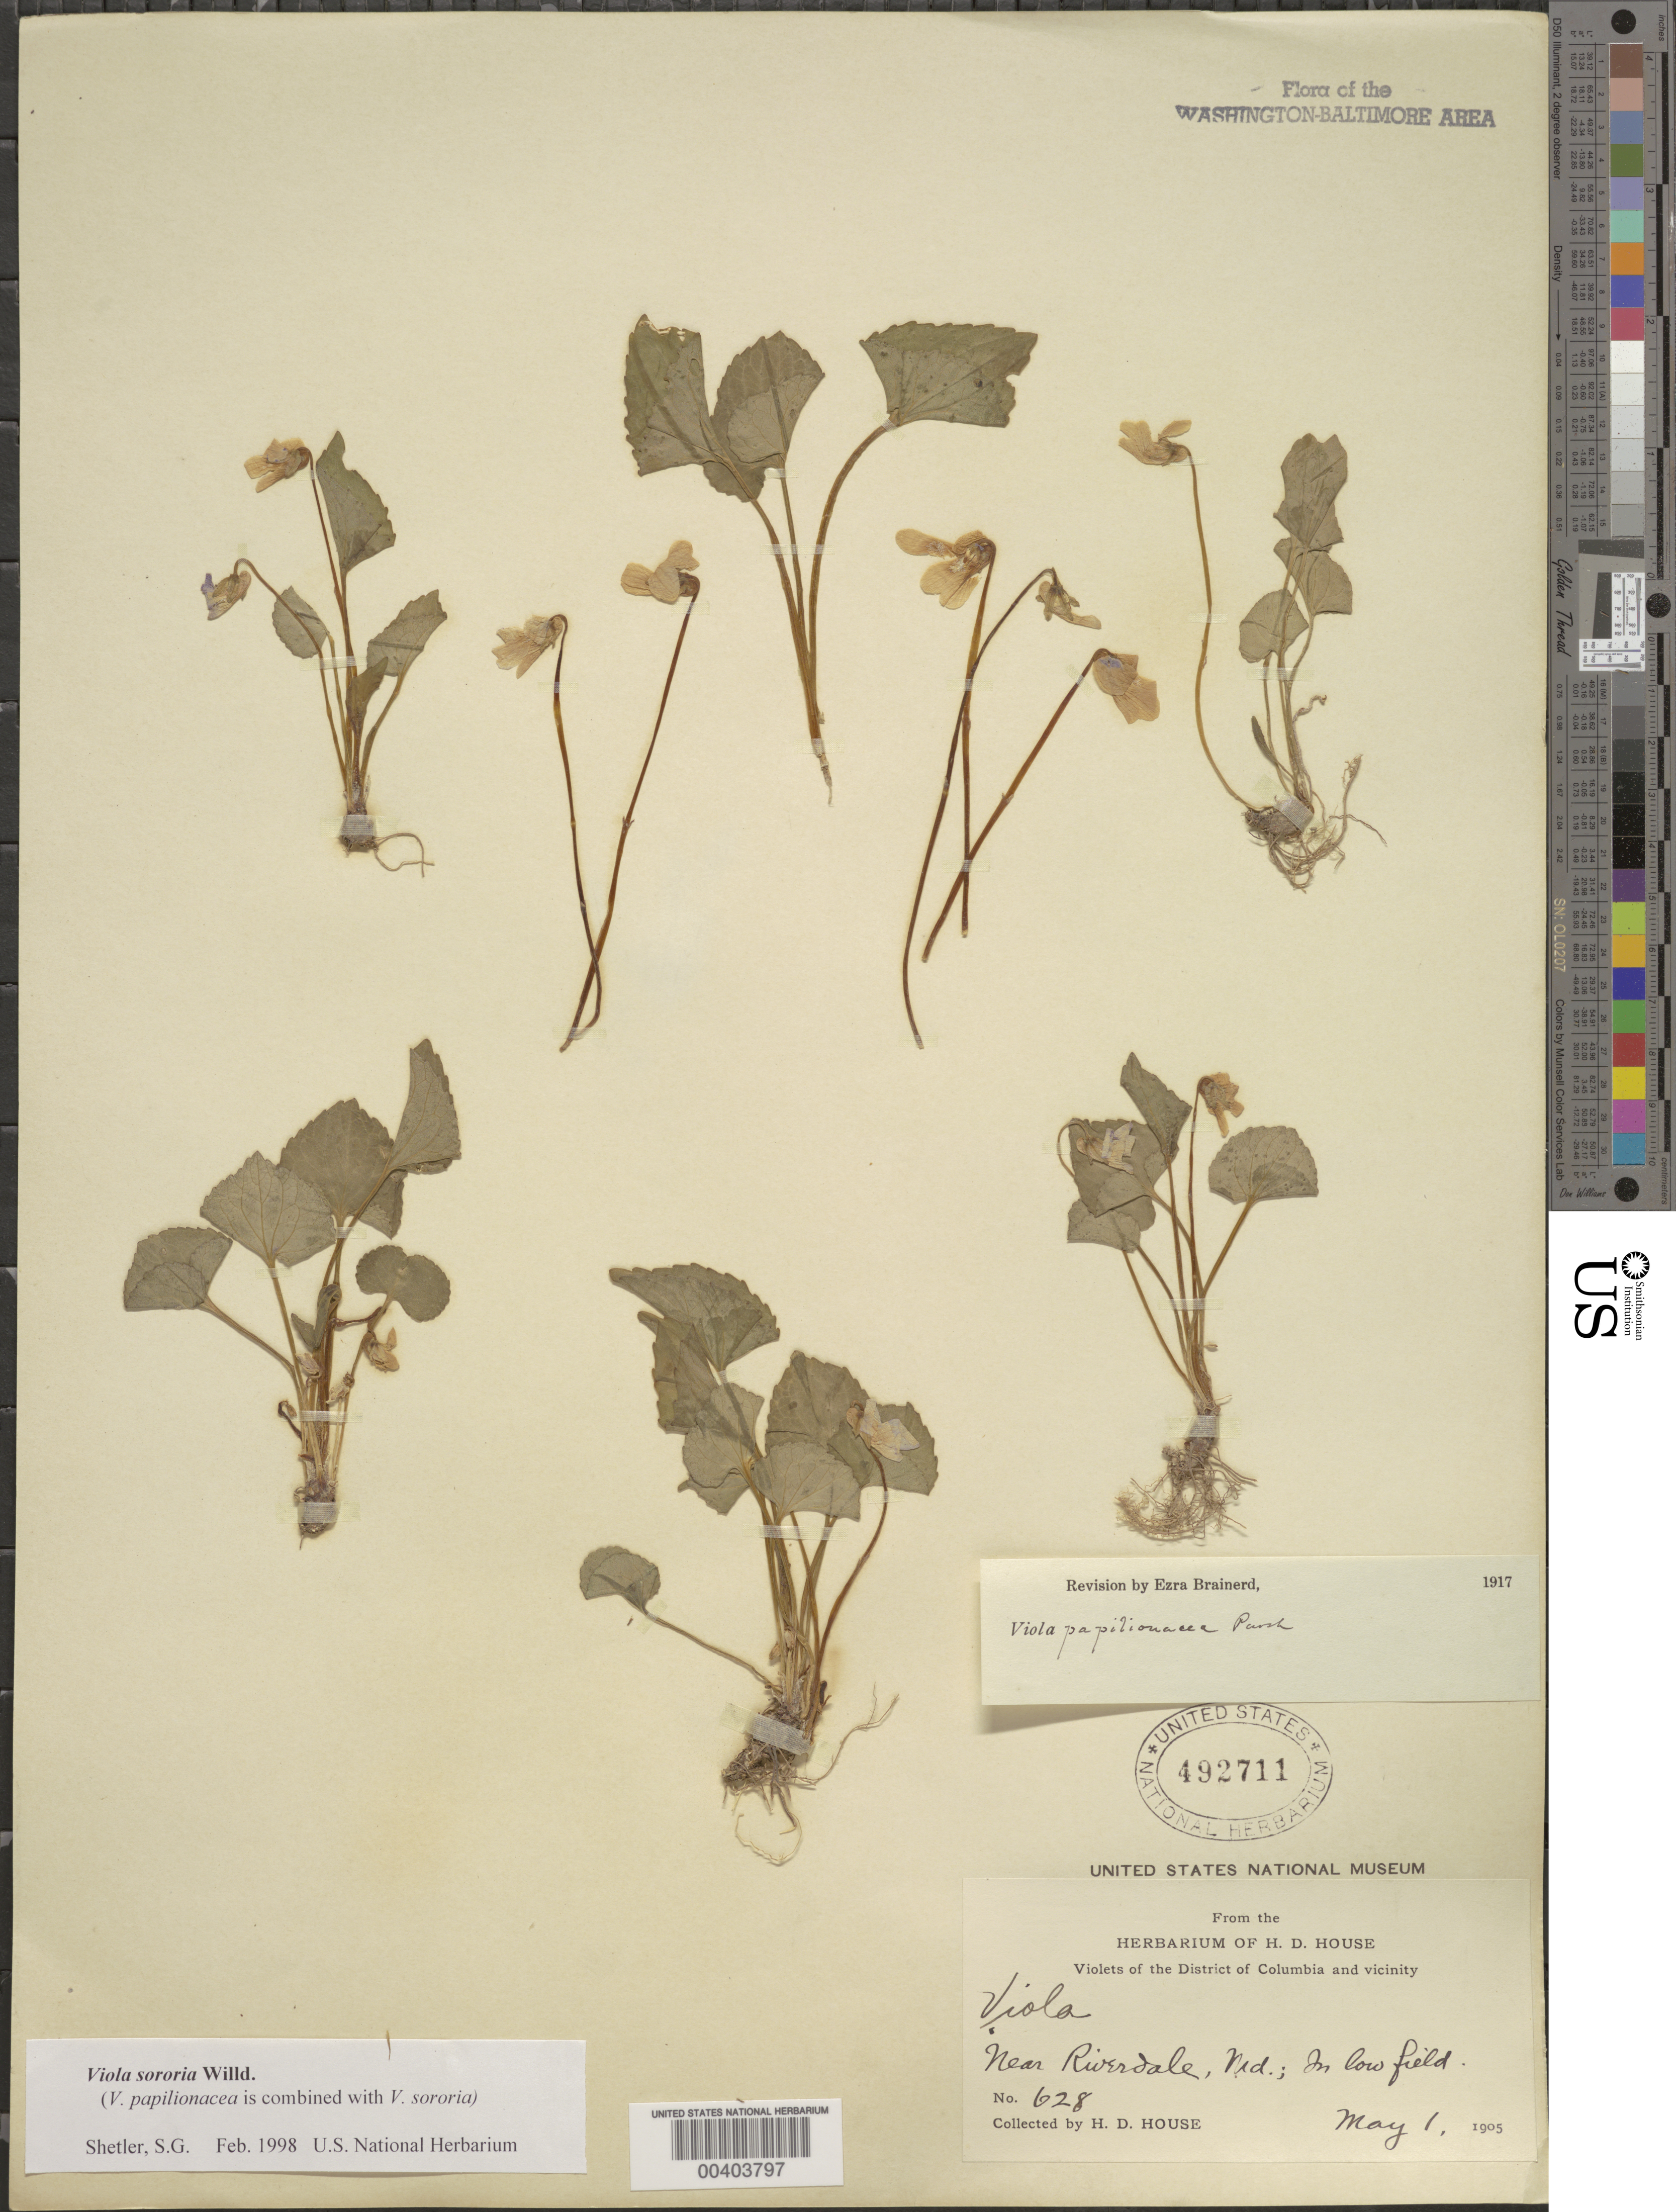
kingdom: Plantae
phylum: Tracheophyta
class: Magnoliopsida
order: Malpighiales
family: Violaceae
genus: Viola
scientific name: Viola sororia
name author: Willd.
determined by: Shetler, Stanwyn G., (US), NMNH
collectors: H. D. House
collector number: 628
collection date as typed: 01 May 1905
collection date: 1905-05-01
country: United States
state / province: Maryland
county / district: Prince George's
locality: Riverdale vicinity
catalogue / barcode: US 492711